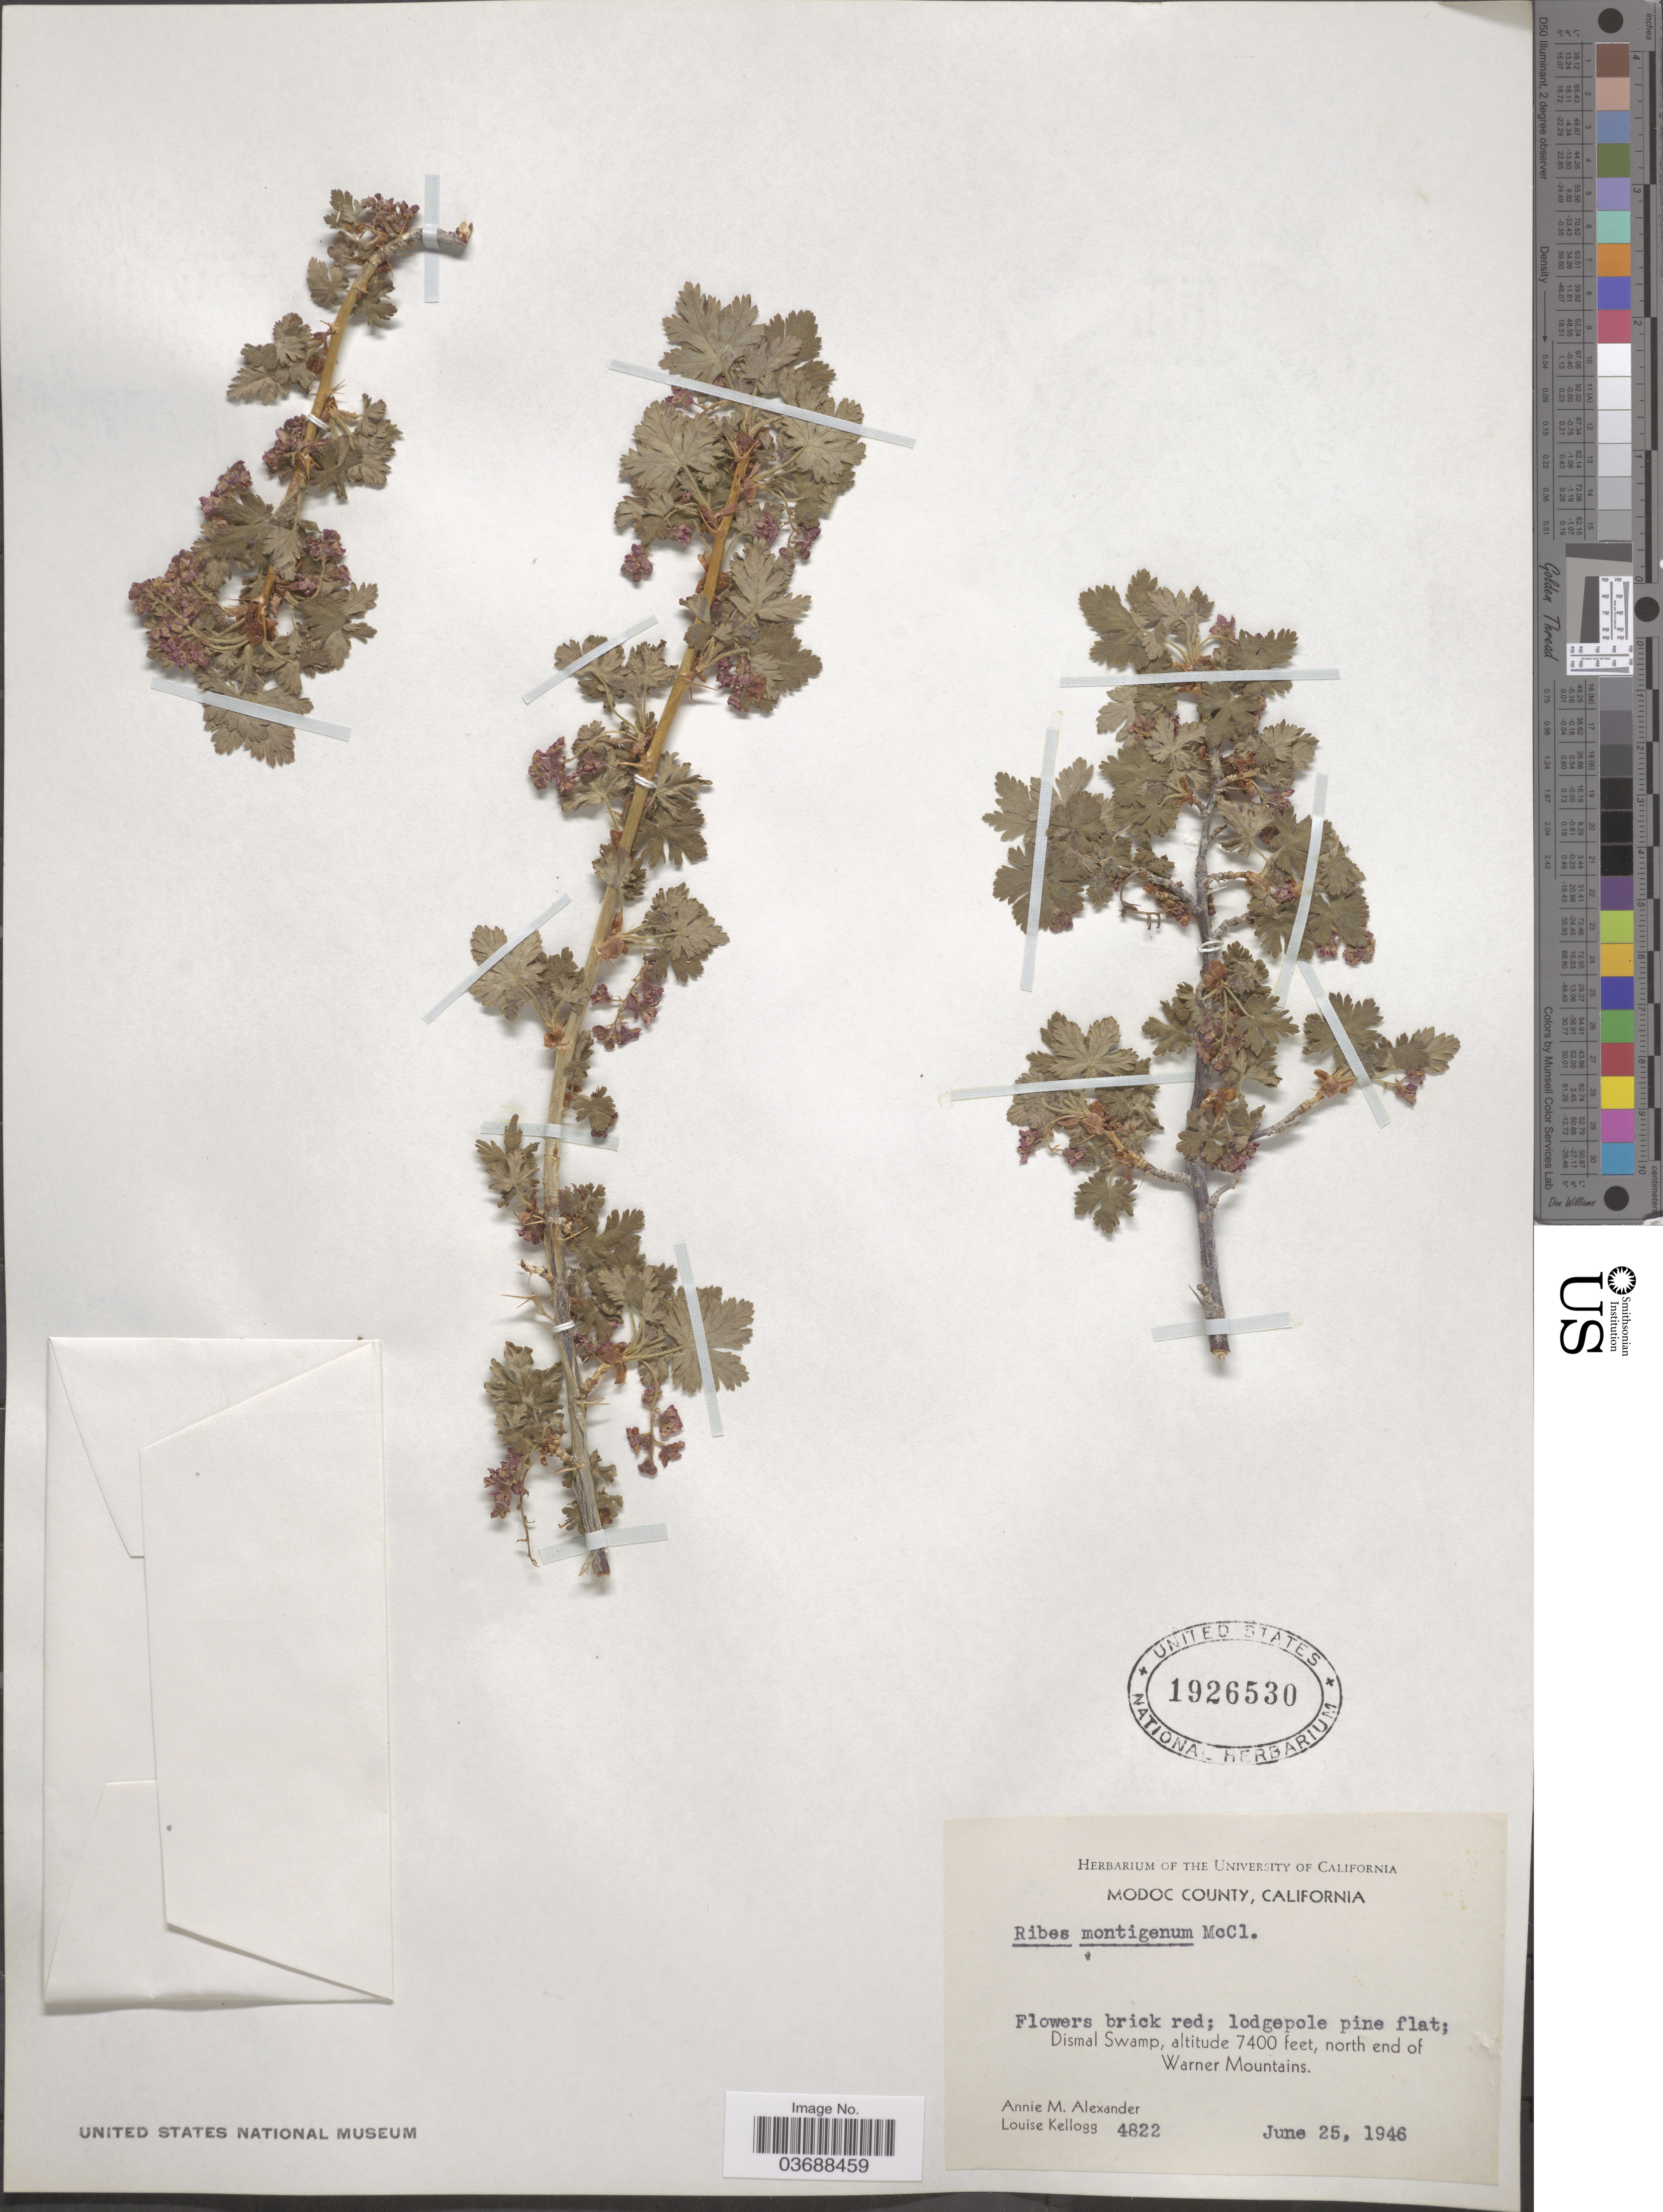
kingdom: Plantae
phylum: Tracheophyta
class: Magnoliopsida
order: Saxifragales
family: Grossulariaceae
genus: Ribes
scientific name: Ribes montigenum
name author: McClatchie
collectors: A. M. Alexander & L. Kellogg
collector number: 4822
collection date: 1946-06-25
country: United States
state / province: California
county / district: Modoc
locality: Modoc County. Dismal Swamp, north end of Warner Mountains.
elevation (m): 2256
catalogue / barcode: US 1926530